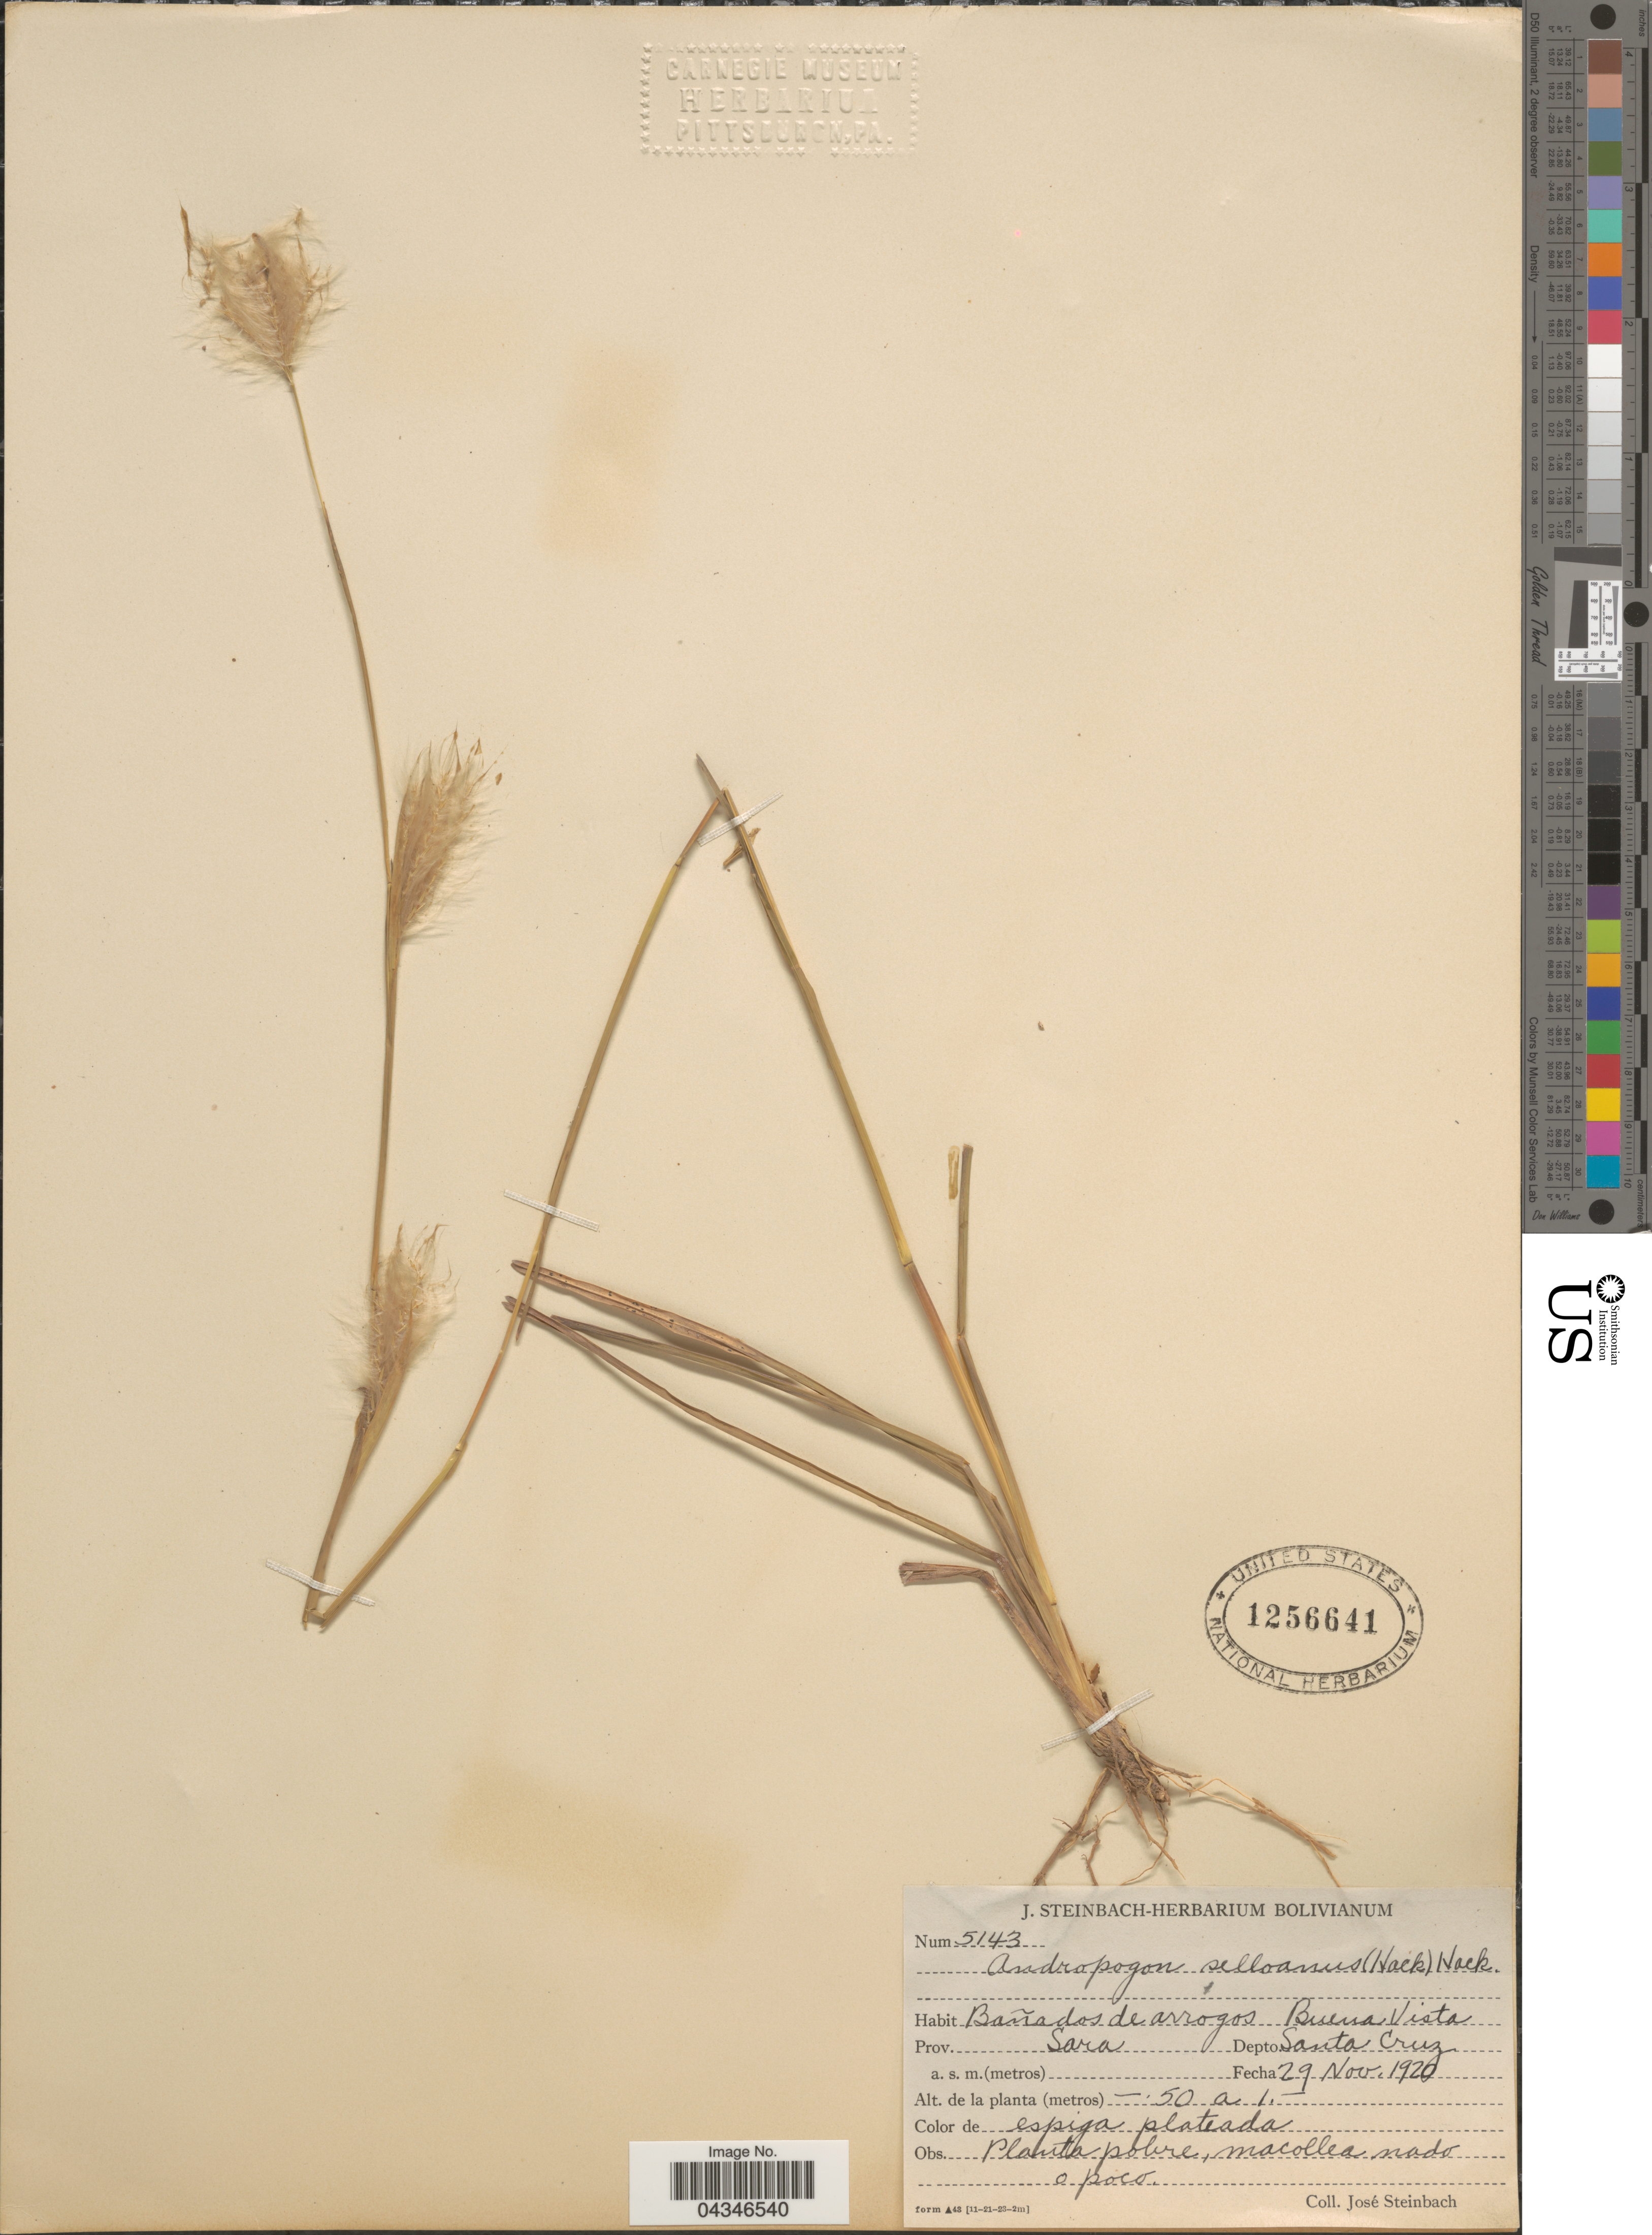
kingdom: Plantae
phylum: Tracheophyta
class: Liliopsida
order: Poales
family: Poaceae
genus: Andropogon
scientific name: Andropogon selloanus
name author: (Hack.) Hack.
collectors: J. Steinbach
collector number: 5143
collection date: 1920-11-29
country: Bolivia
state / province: Santa Cruz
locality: Bañados de arrogos Buena Vista. Prov. Sara. Depto. Santa Cruz.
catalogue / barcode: US 1256641